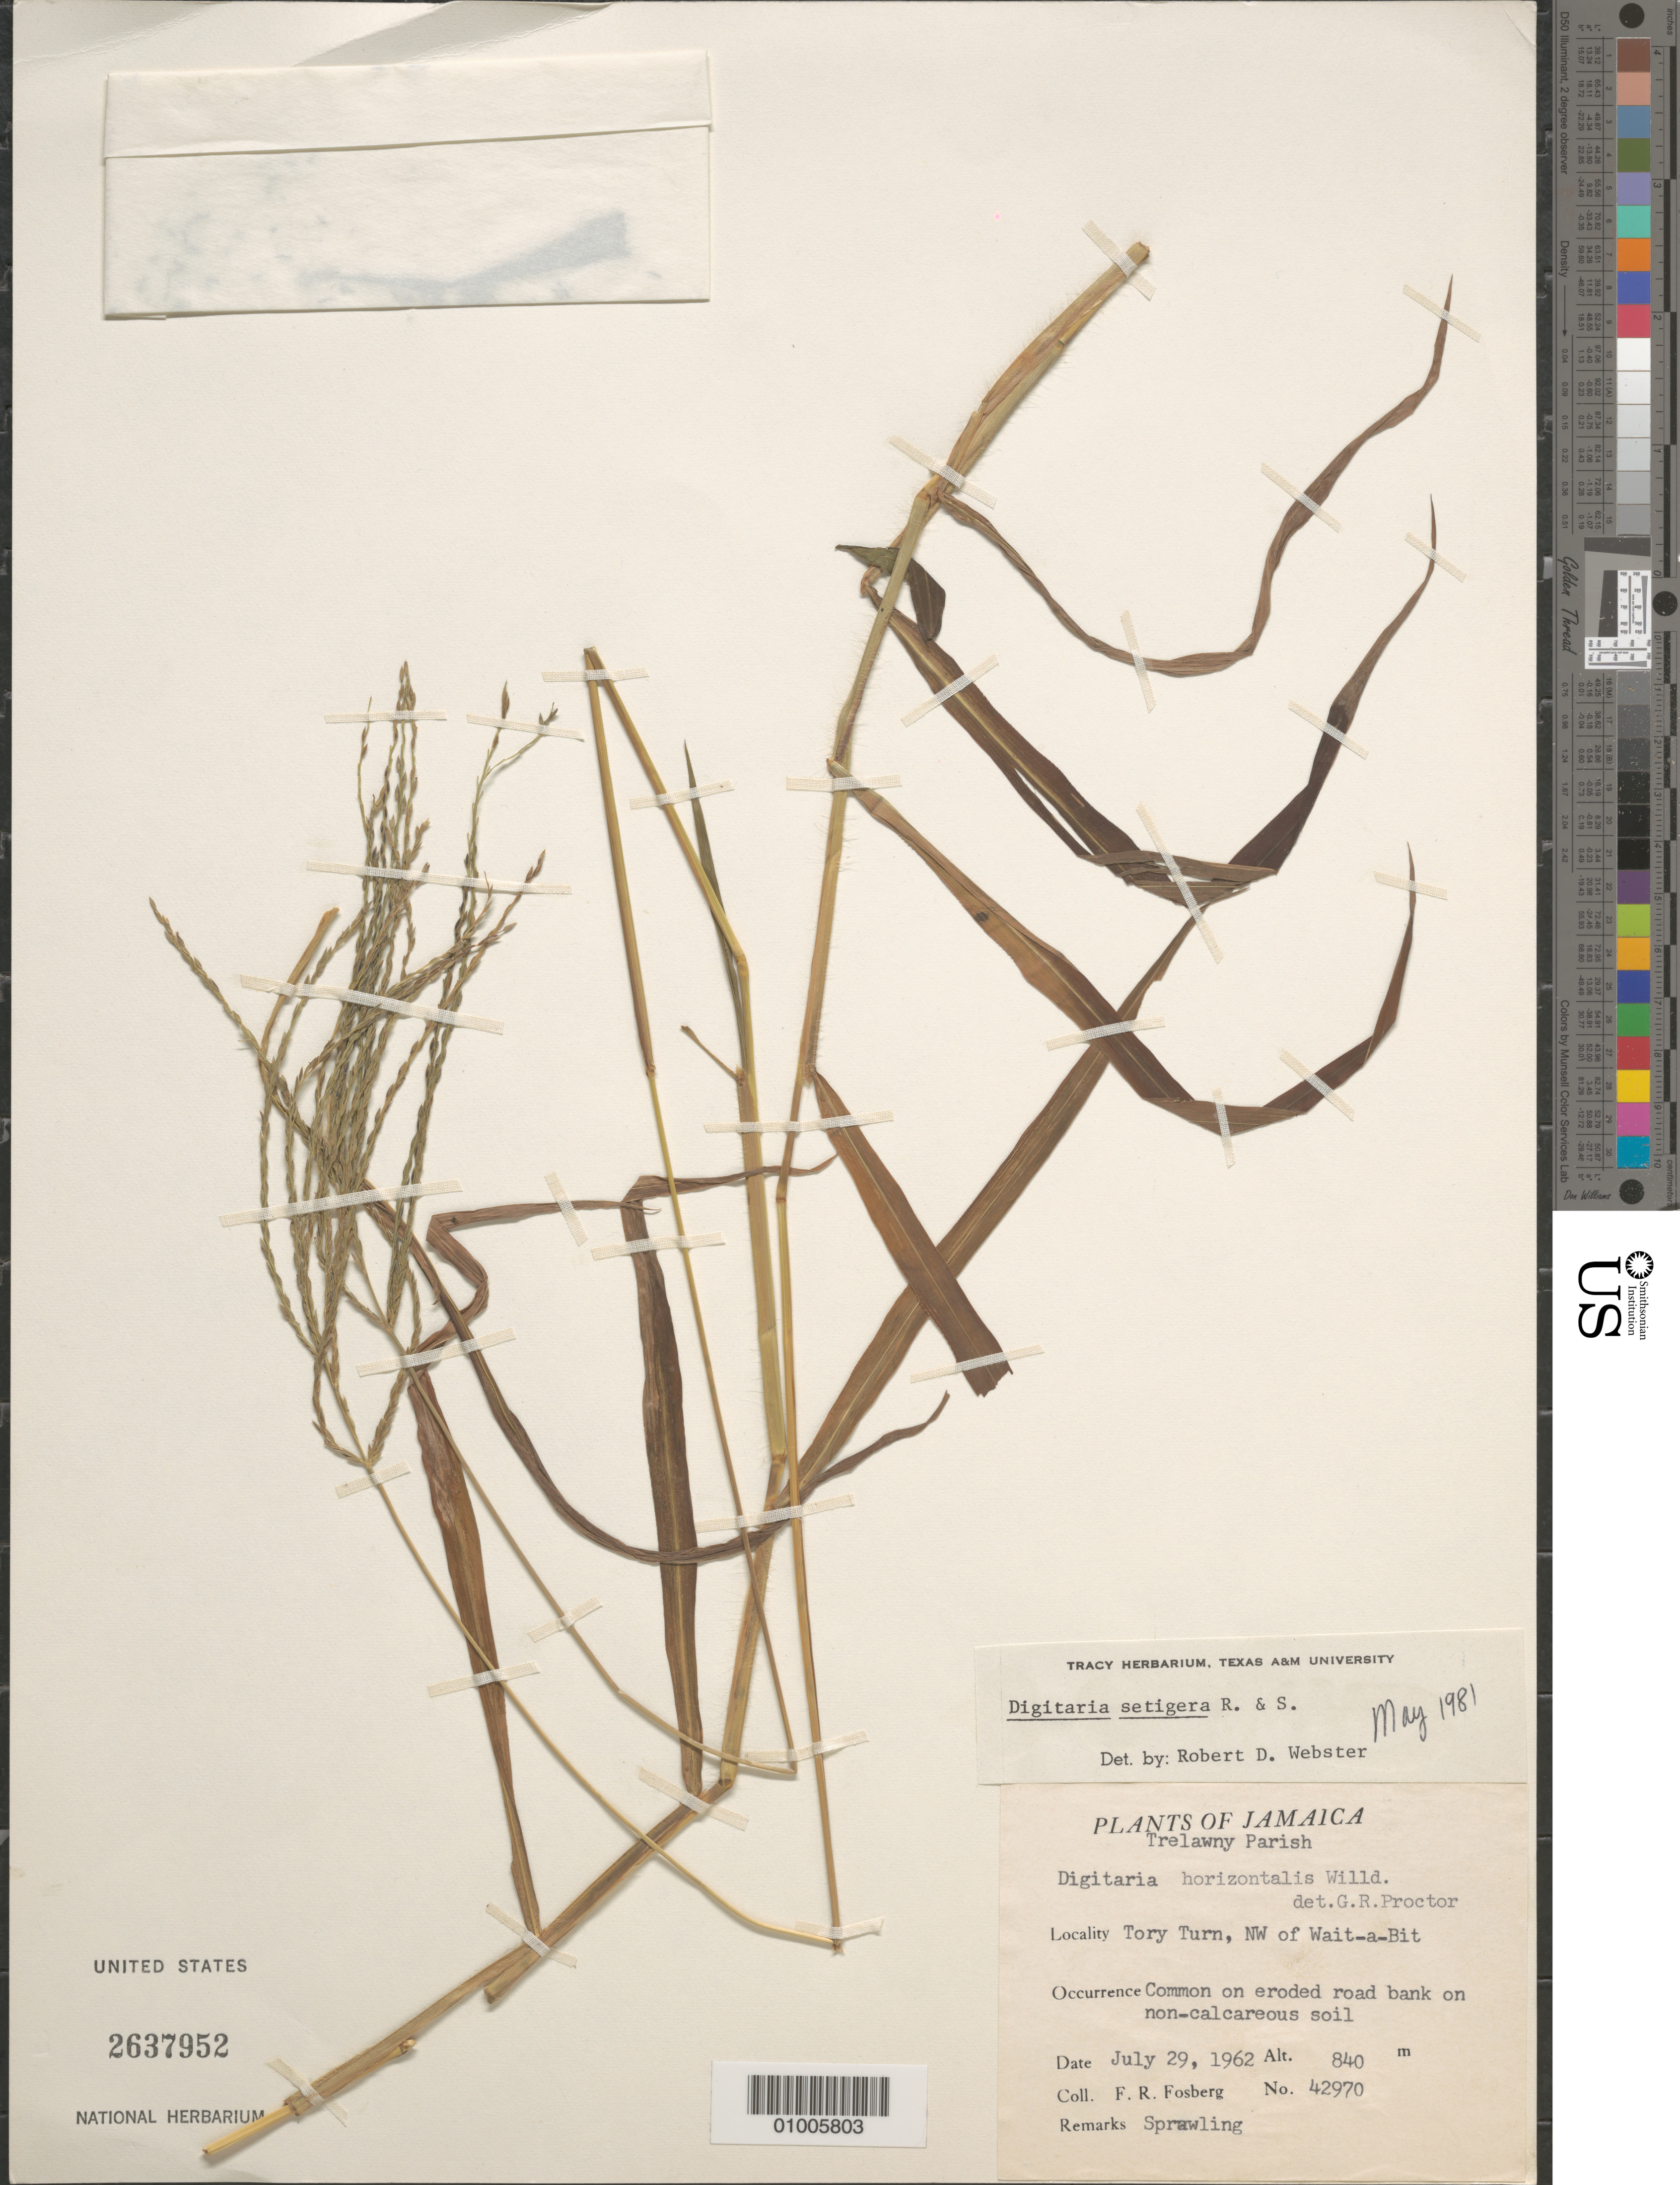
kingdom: Plantae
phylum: Tracheophyta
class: Liliopsida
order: Poales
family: Poaceae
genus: Digitaria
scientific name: Digitaria setigera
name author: Roth ex Roem. & Schult.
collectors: F. R. Fosberg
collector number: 42970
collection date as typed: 29 Jul 1962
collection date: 1962-07-29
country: Jamaica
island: Jamaica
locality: Tory Turn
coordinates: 0 N, 0 E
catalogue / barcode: US 2637952